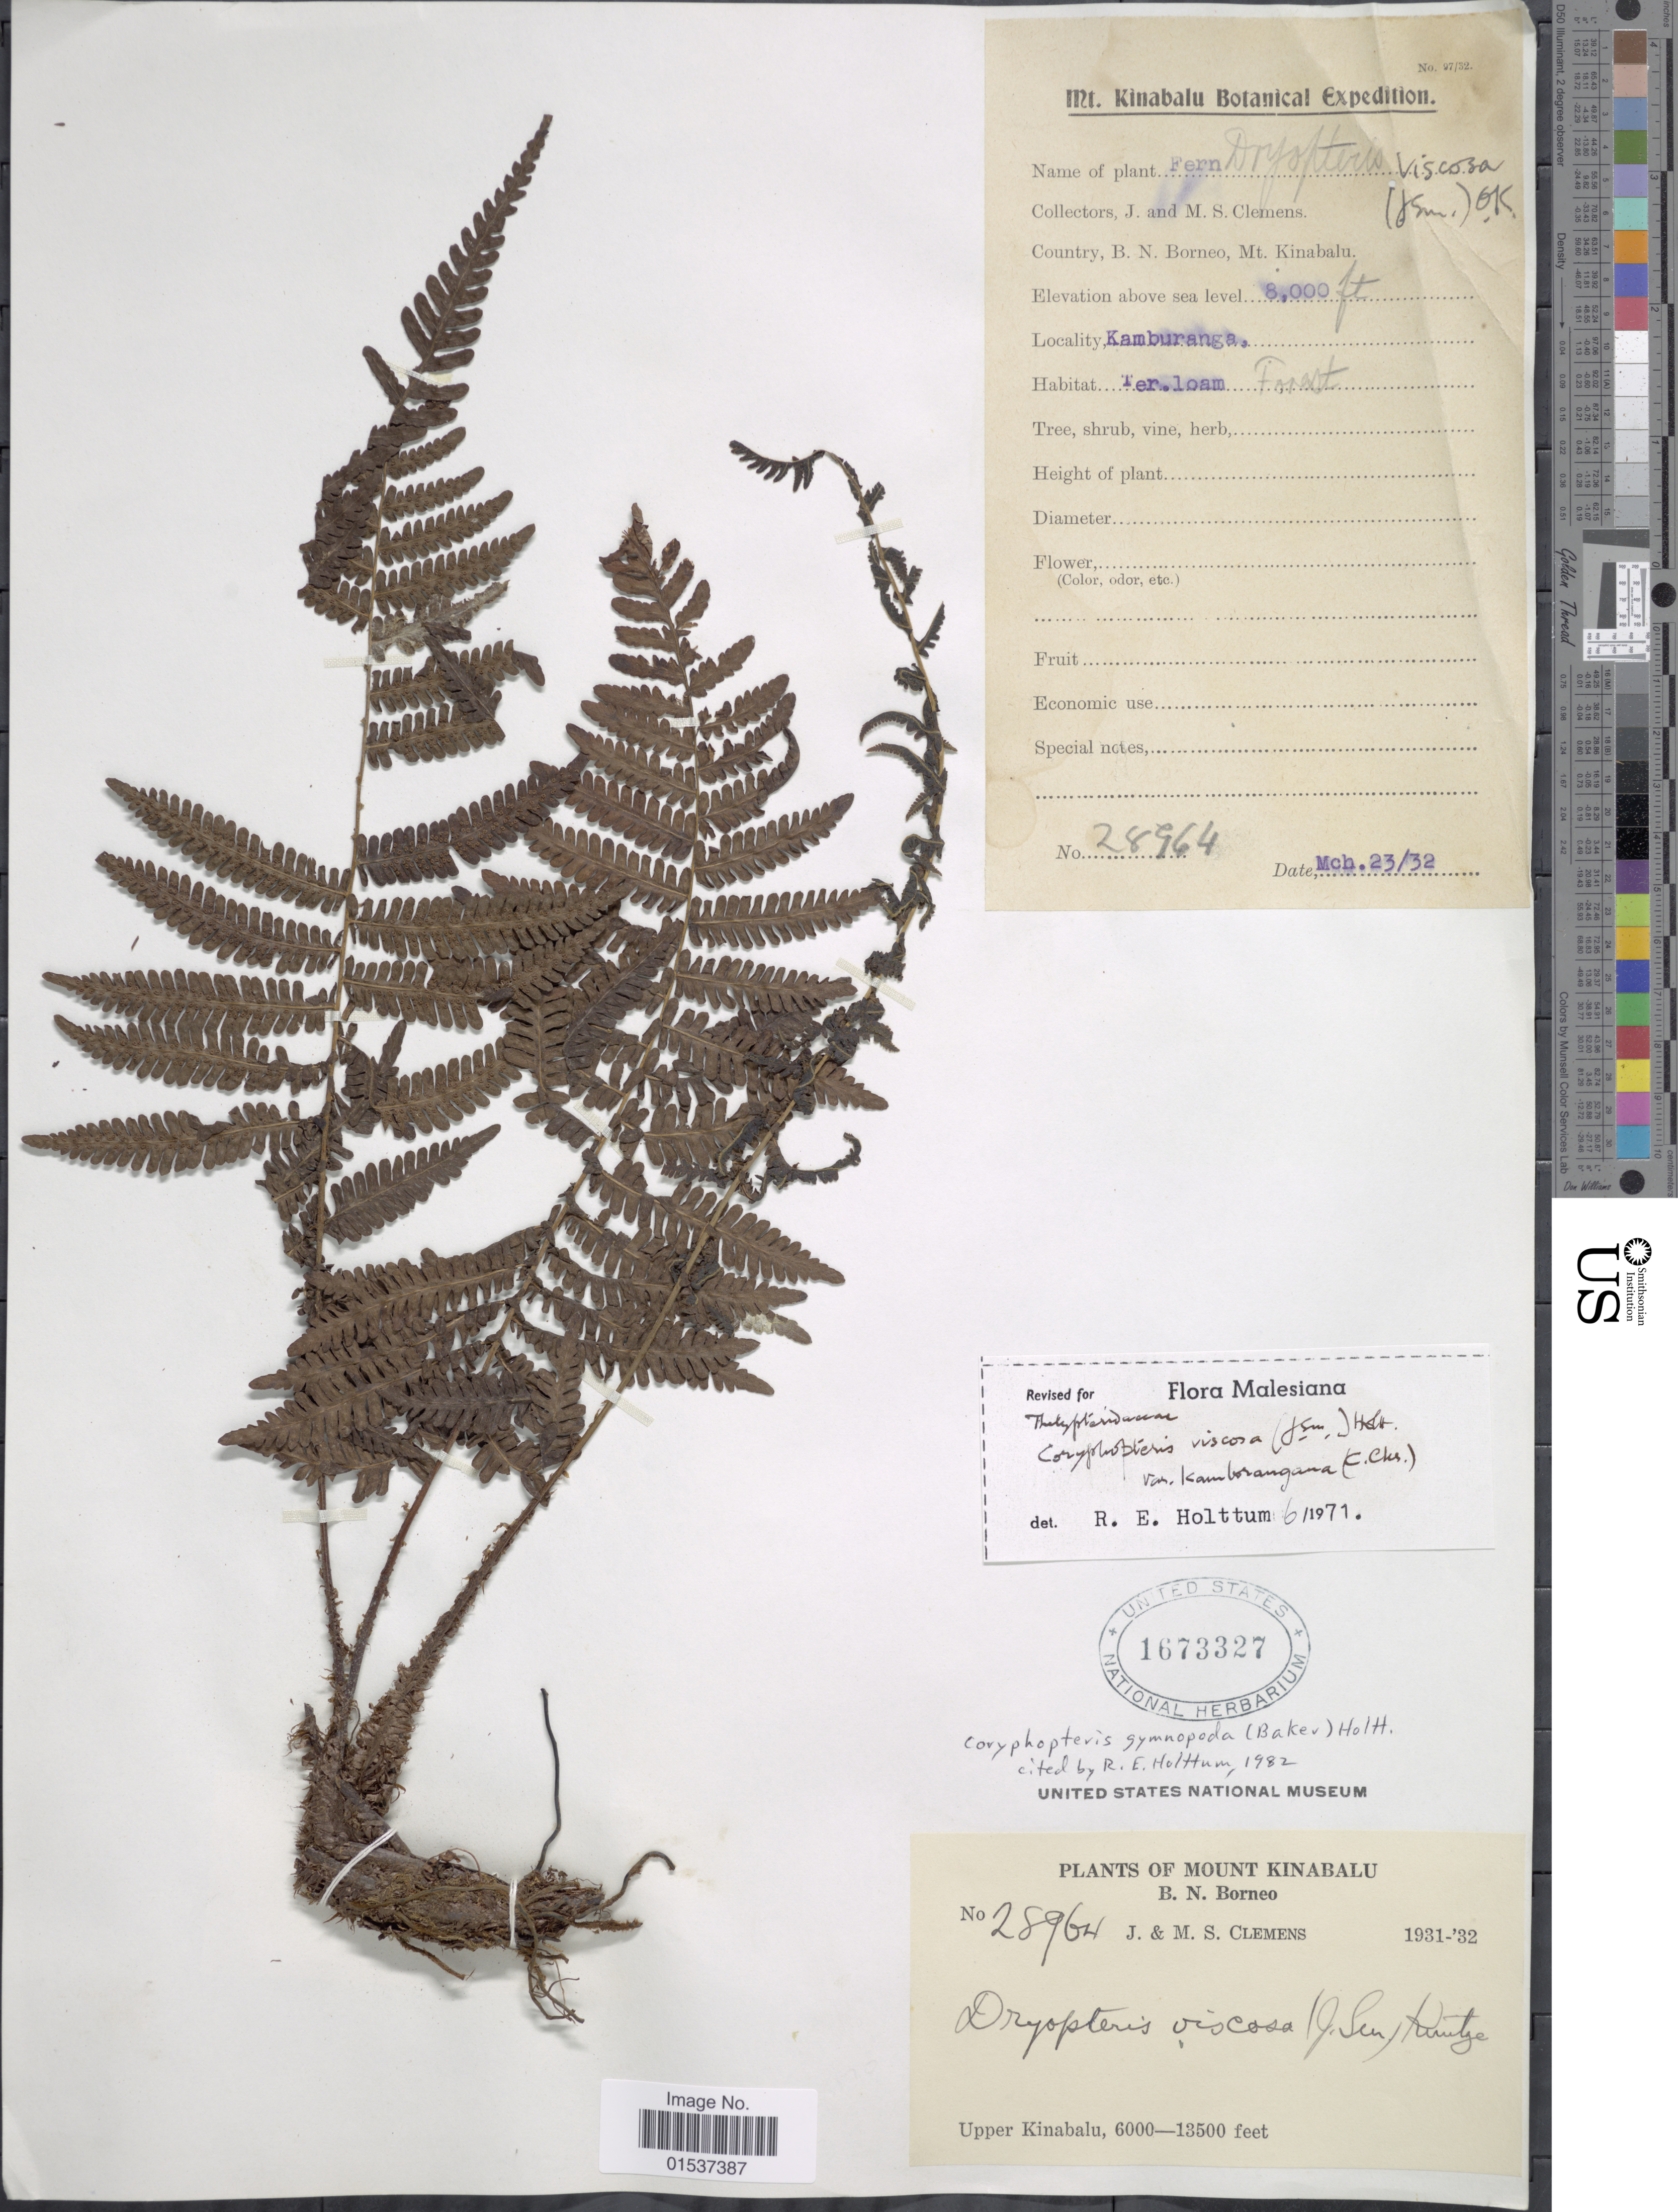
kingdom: Plantae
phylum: Tracheophyta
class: Polypodiopsida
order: Polypodiales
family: Thelypteridaceae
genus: Coryphopteris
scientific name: Coryphopteris gymnopoda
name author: (Baker) Holttum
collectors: J. Clemens & M. S. Clemens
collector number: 28964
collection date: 1932-03-23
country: Malaysia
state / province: Sabah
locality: Mount Kinabalu, B.N. Borneo. Upper Kinabalu. Kamburanga.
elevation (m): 2438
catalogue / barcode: US 1673327